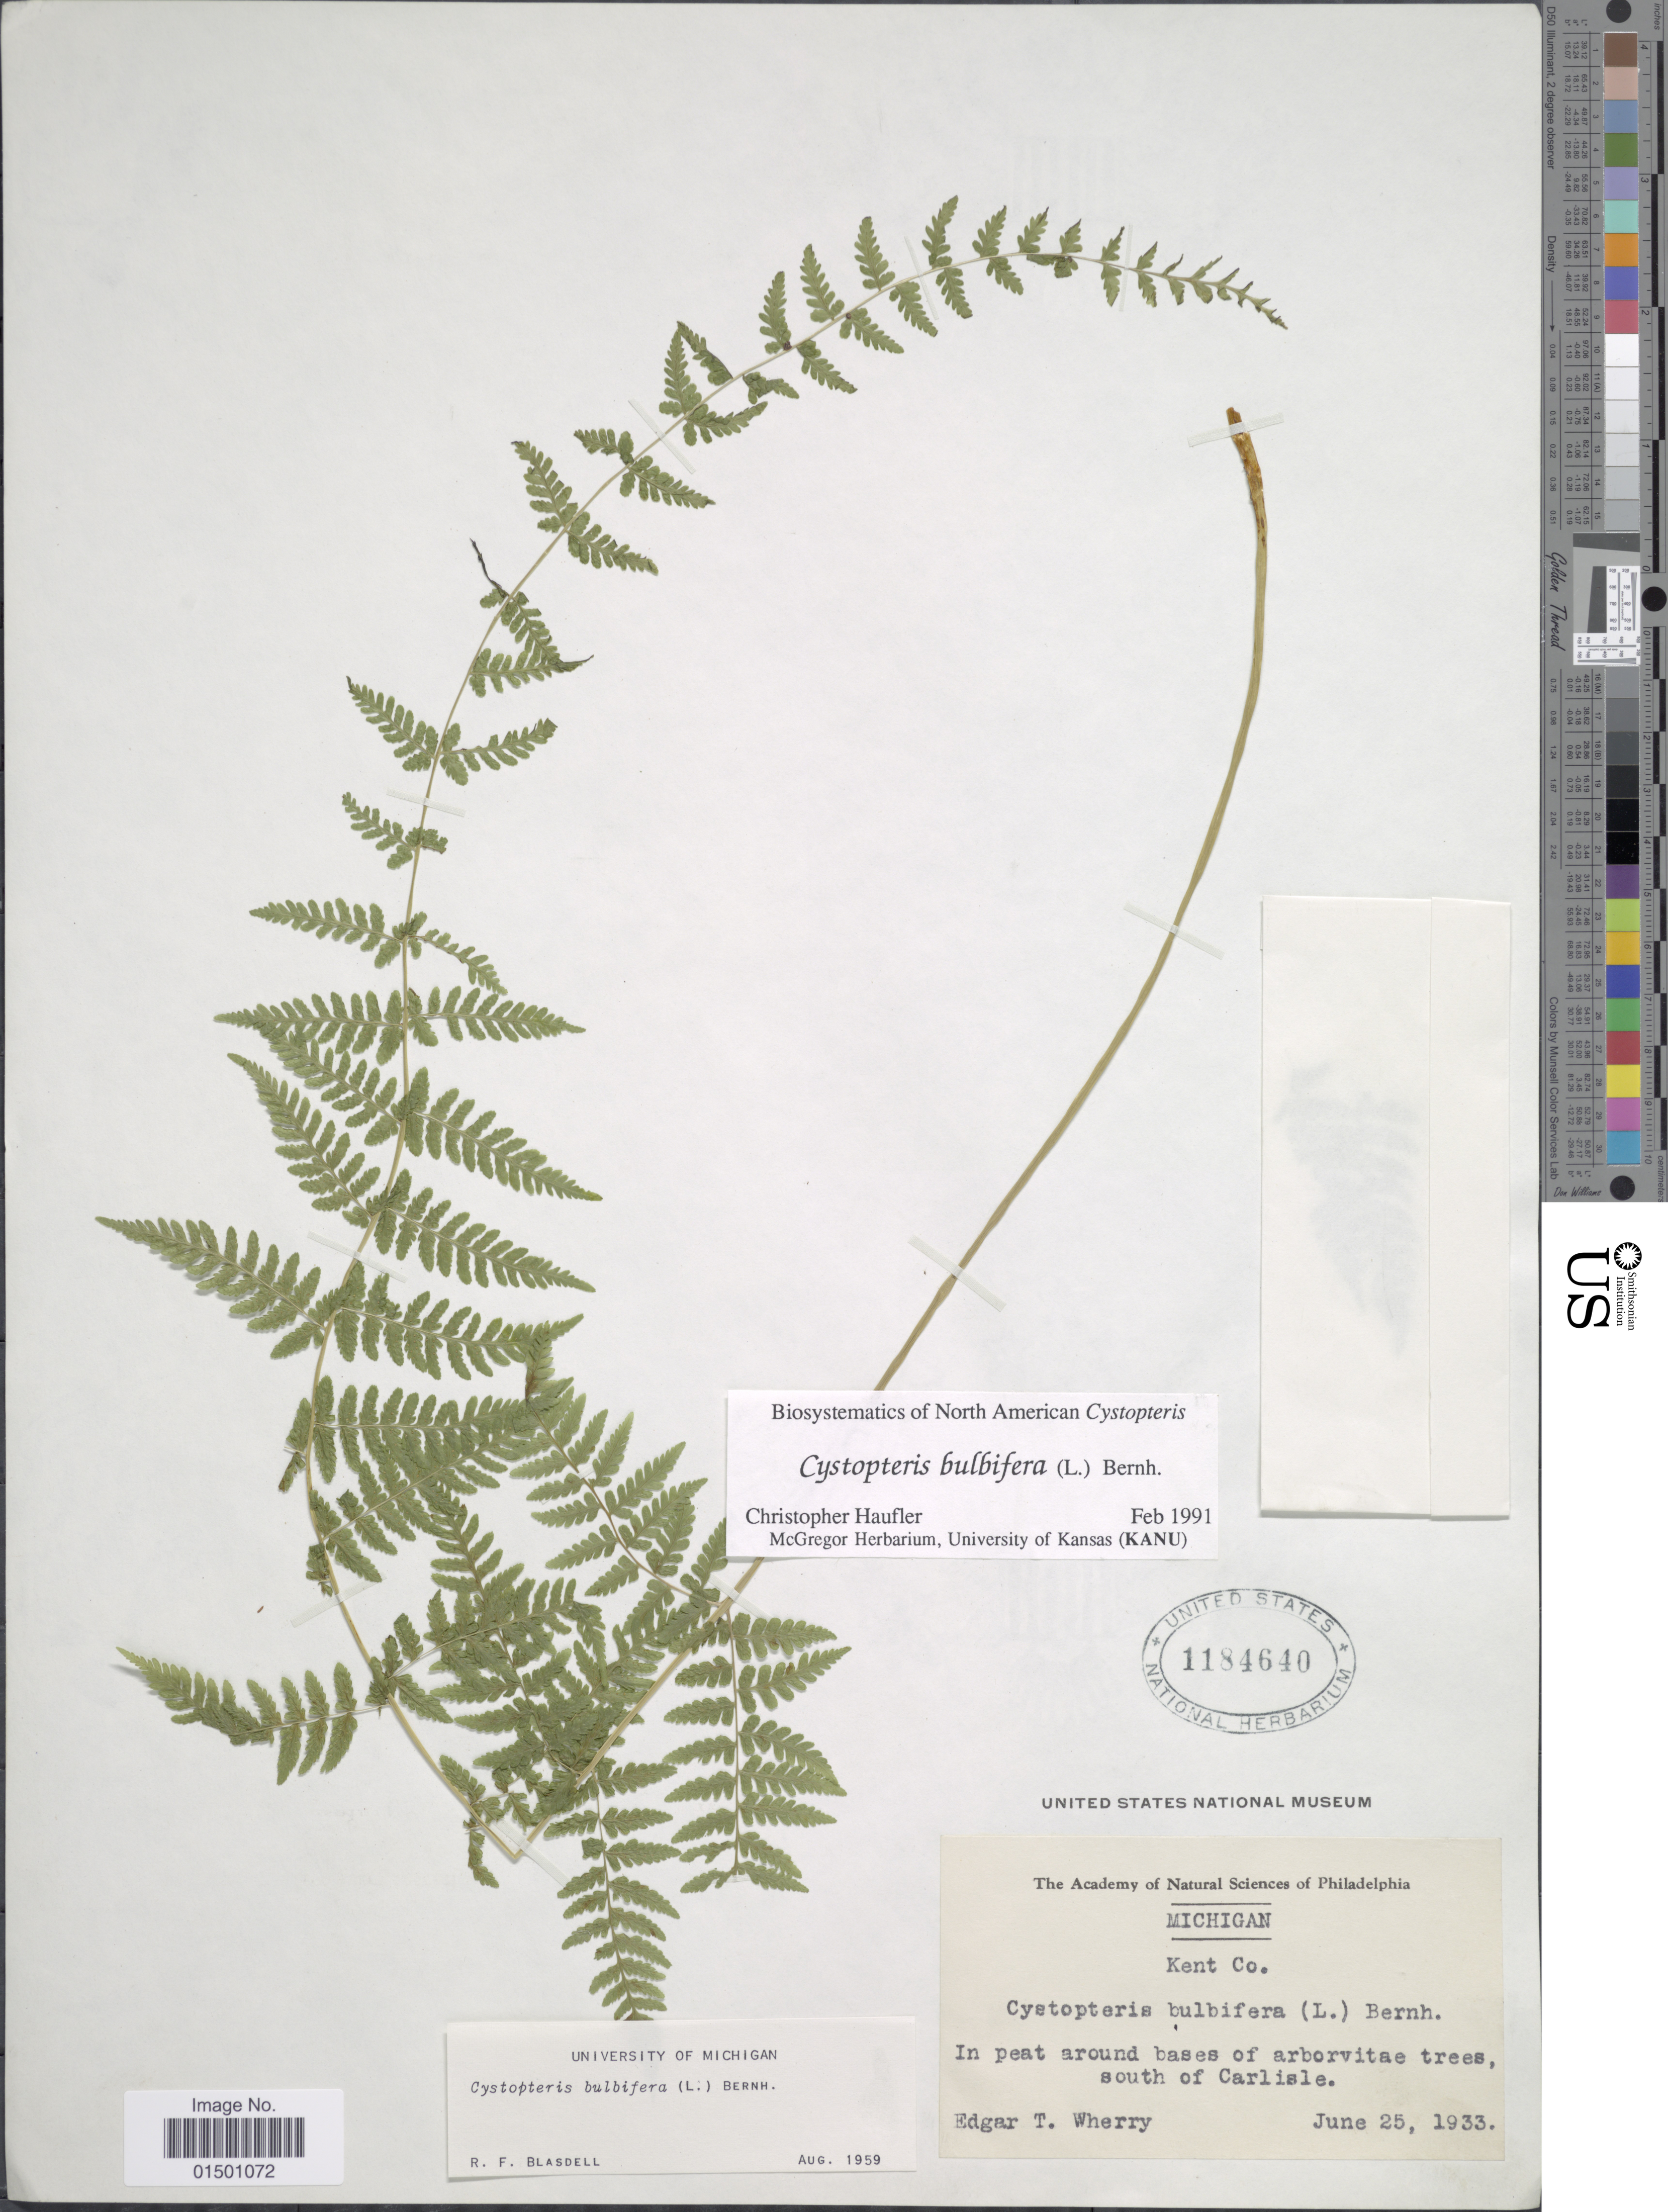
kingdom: Plantae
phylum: Tracheophyta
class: Polypodiopsida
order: Polypodiales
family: Cystopteridaceae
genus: Cystopteris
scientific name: Cystopteris bulbifera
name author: (L.) Bernh.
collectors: E. T. Wherry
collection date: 1933-06-25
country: United States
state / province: Michigan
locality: Kent Co., south of Carlisle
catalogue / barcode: US 1184640